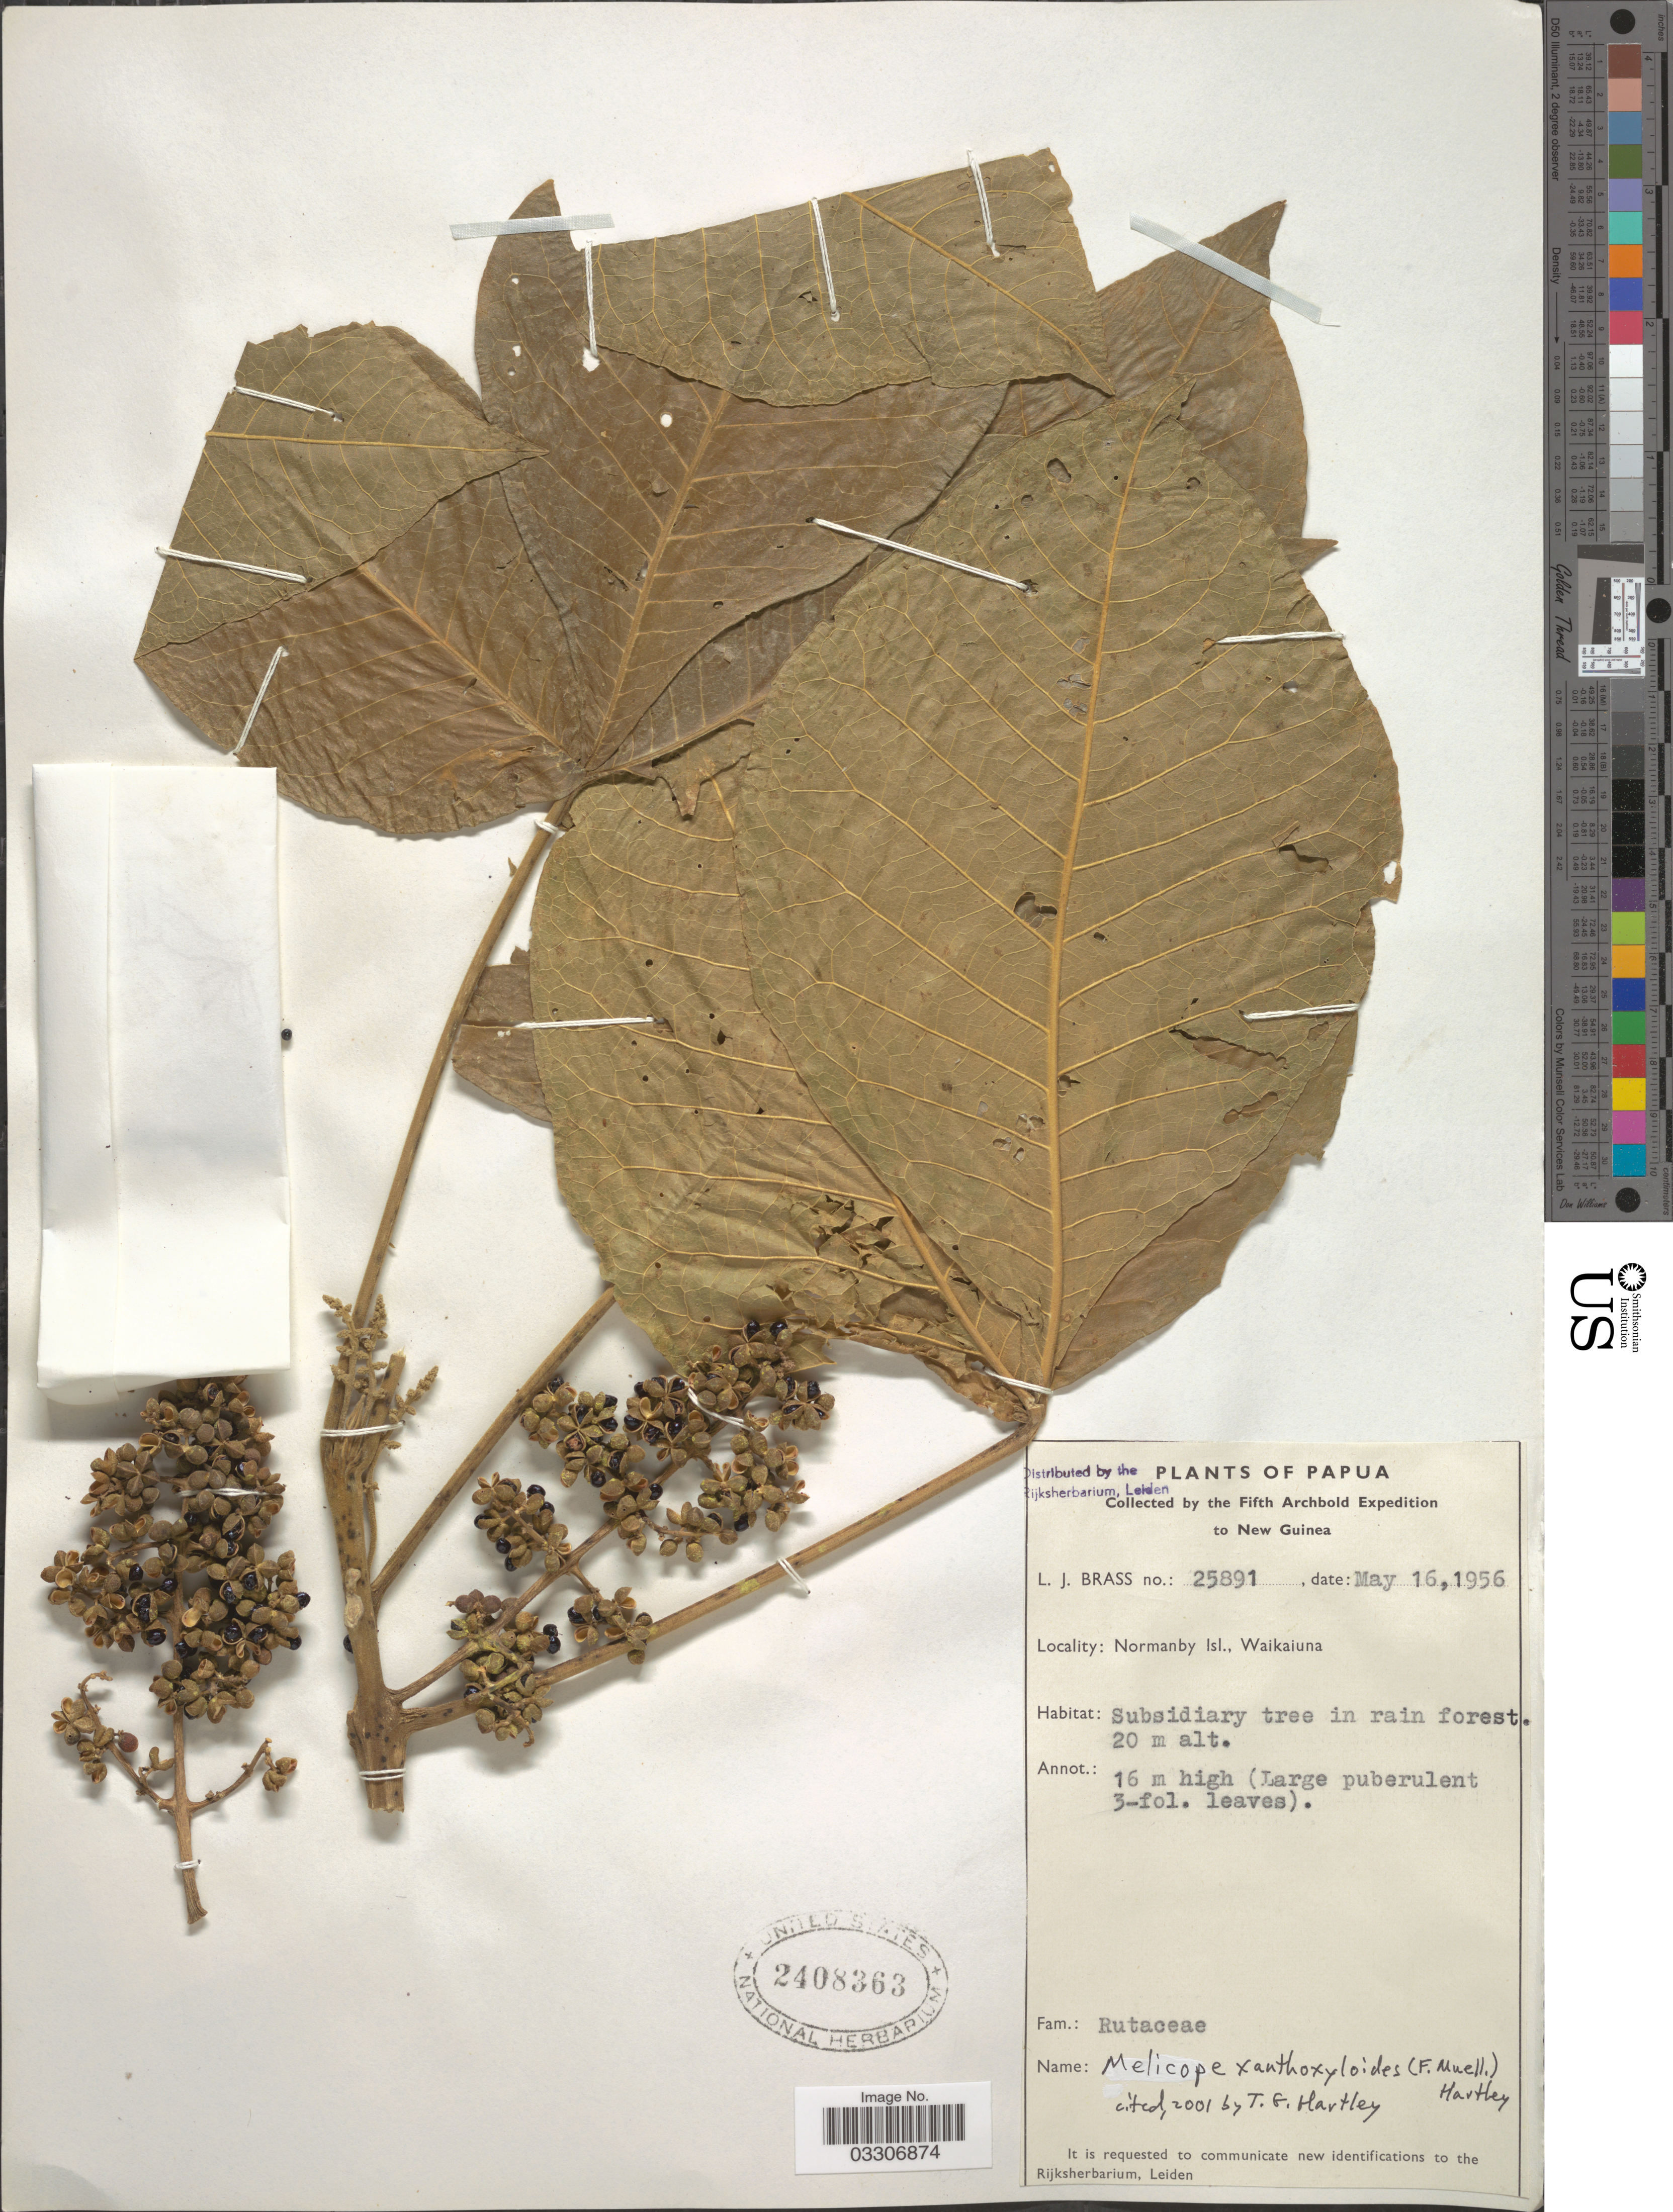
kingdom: Plantae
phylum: Tracheophyta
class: Magnoliopsida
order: Sapindales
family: Rutaceae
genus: Melicope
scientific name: Melicope xanthoxyloides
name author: (F. Muell.) T.G. Hartley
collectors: L. J. Brass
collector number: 25891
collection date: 1956-05-16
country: Papua New Guinea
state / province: Milne Bay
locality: Papua. New Guinea. Normanby Isl., Waikaiuna.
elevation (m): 20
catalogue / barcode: US 2408363